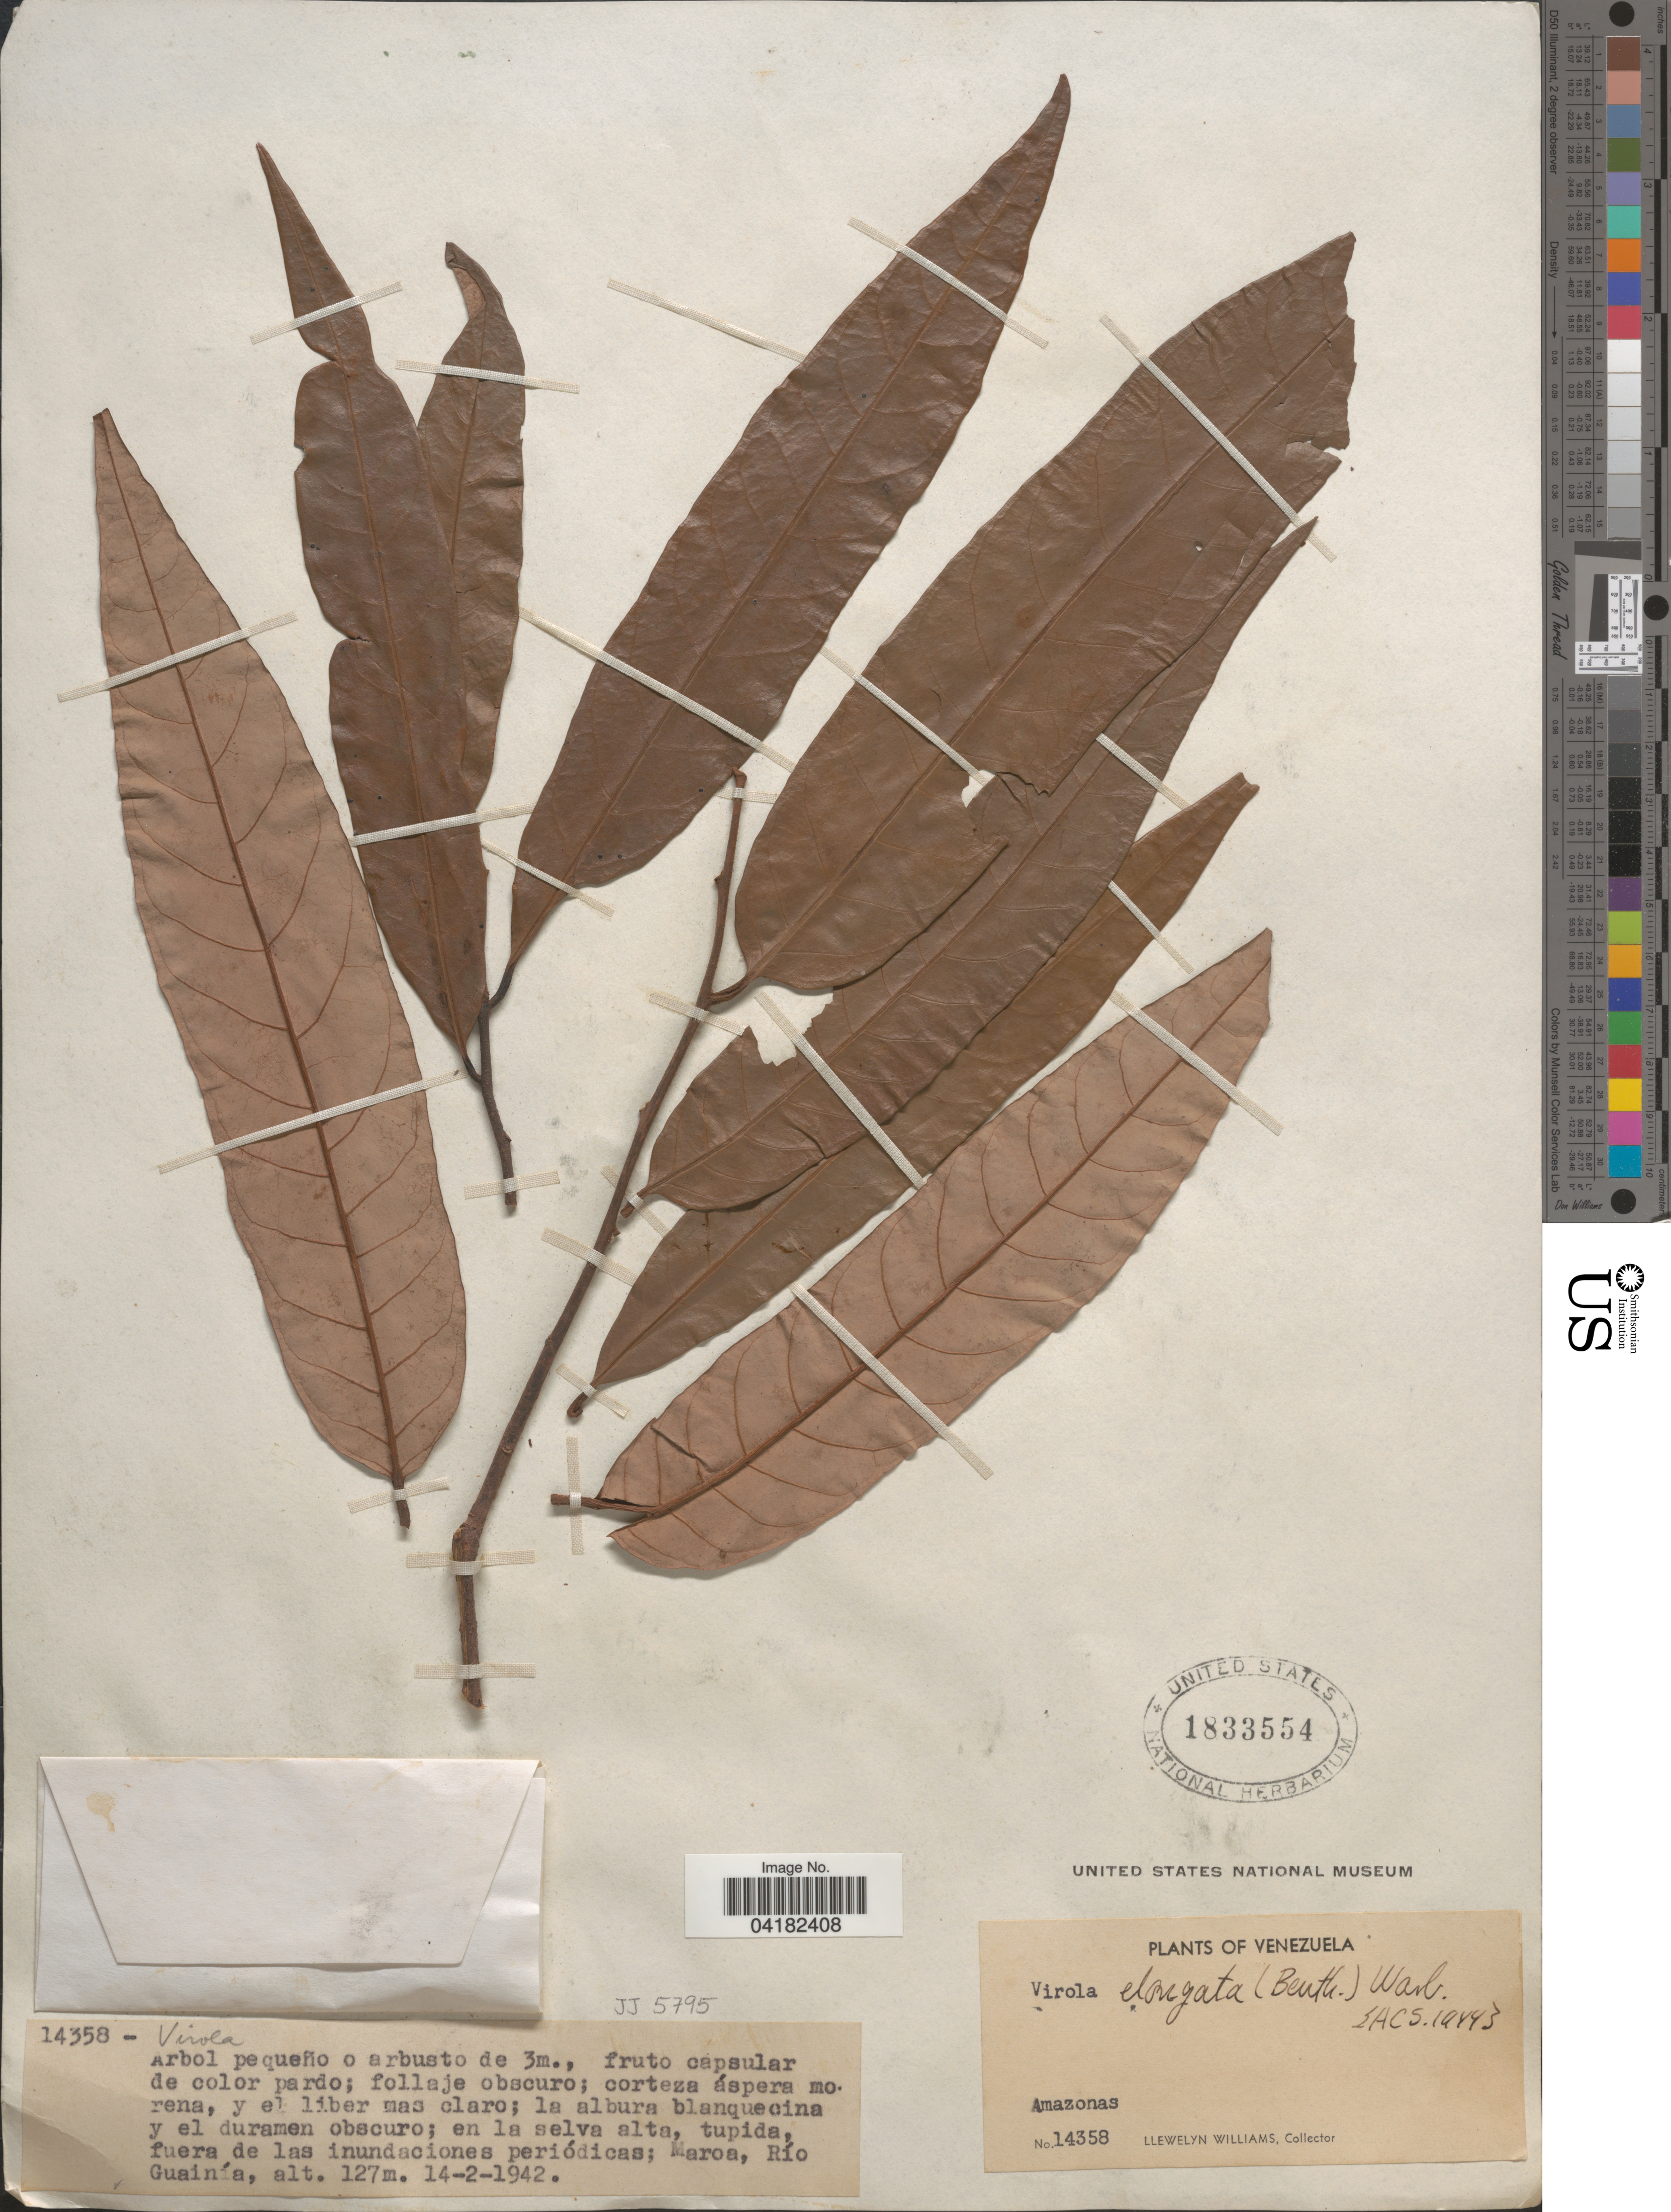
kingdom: Plantae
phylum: Tracheophyta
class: Magnoliopsida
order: Magnoliales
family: Myristicaceae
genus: Virola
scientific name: Virola elongata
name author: (Benth.) Warb.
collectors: Ll. Williams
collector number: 14358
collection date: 1942-02-14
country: Venezuela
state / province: Amazonas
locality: Maroa, Río Guianía.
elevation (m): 127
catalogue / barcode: US 1833554